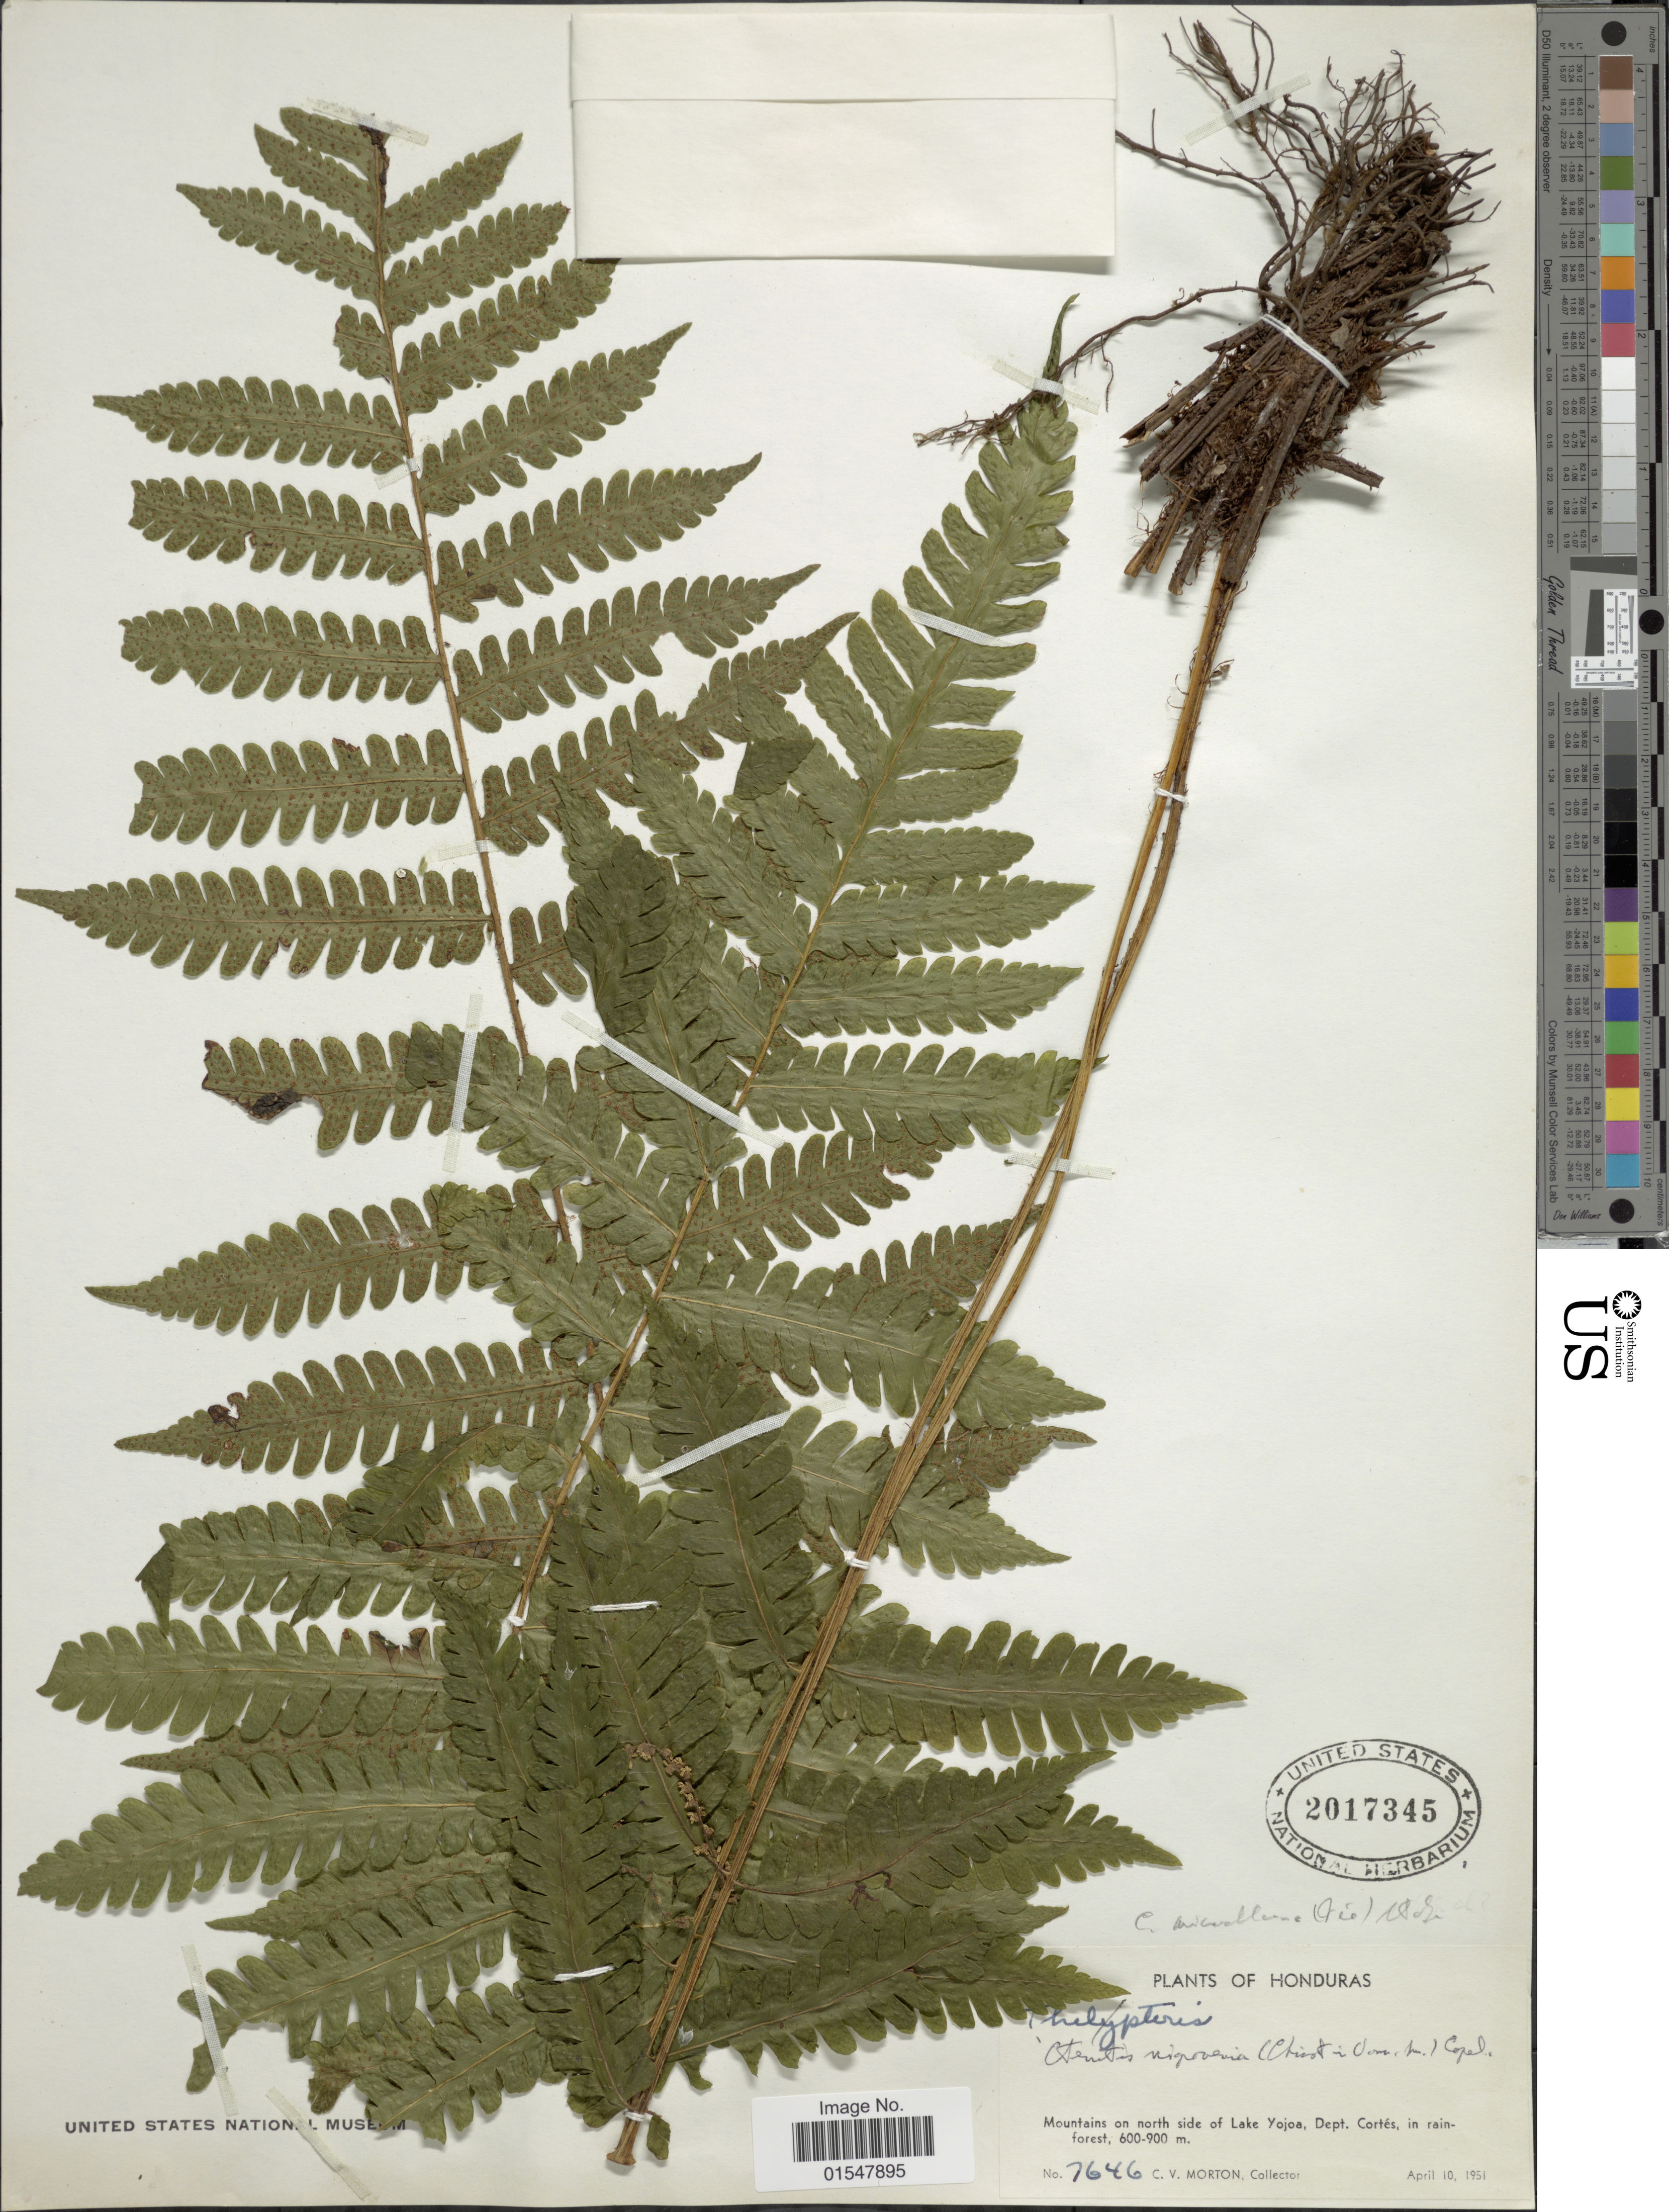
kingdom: Plantae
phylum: Tracheophyta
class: Polypodiopsida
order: Polypodiales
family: Dryopteridaceae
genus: Ctenitis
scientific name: Ctenitis microchlaena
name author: (Fée) Stolze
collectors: C. V. Morton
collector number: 7646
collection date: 1951-04-10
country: Honduras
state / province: Cortés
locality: Honduras, Mountains on north side of Lake Yojoa, dept, Cortes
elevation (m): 600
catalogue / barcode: US 2017345